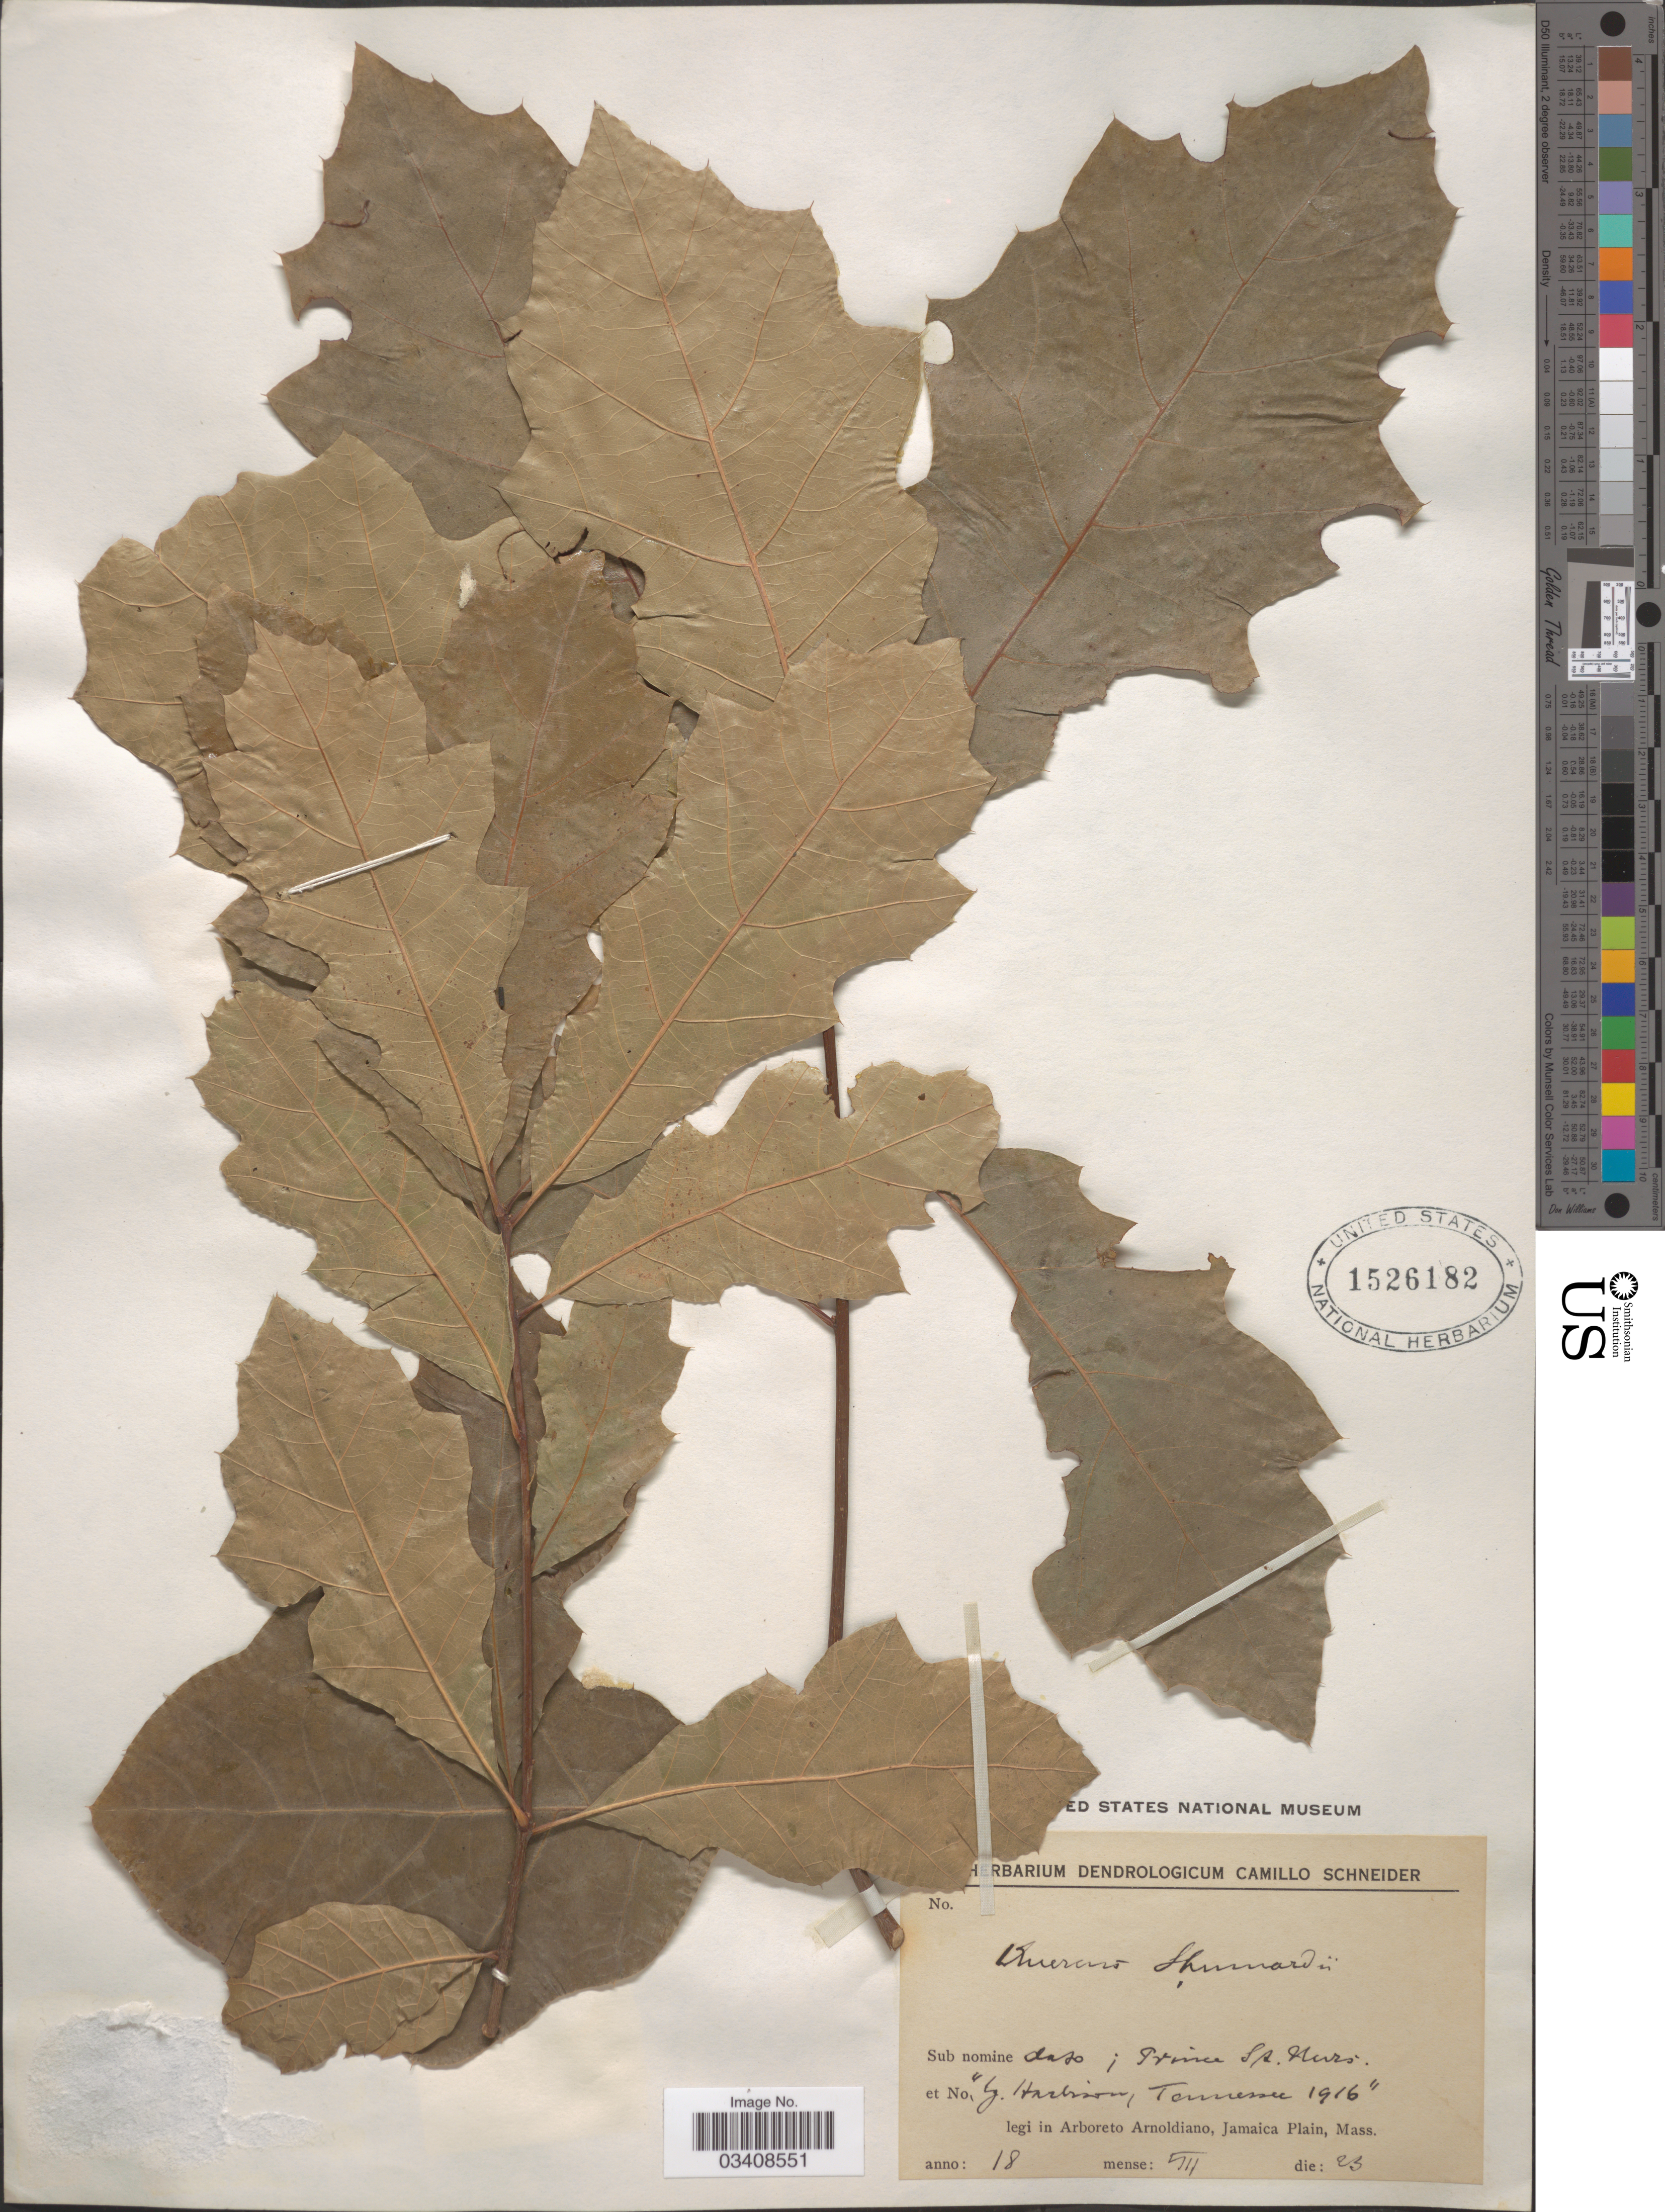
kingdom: Plantae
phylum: Tracheophyta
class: Magnoliopsida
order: Fagales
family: Fagaceae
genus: Quercus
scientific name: Quercus shumardii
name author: Buckley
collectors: T. Harbison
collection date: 1916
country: United States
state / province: Tennessee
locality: Sub nomine daso; Prince Sp. Aurs [unsure placement]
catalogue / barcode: US 1526182